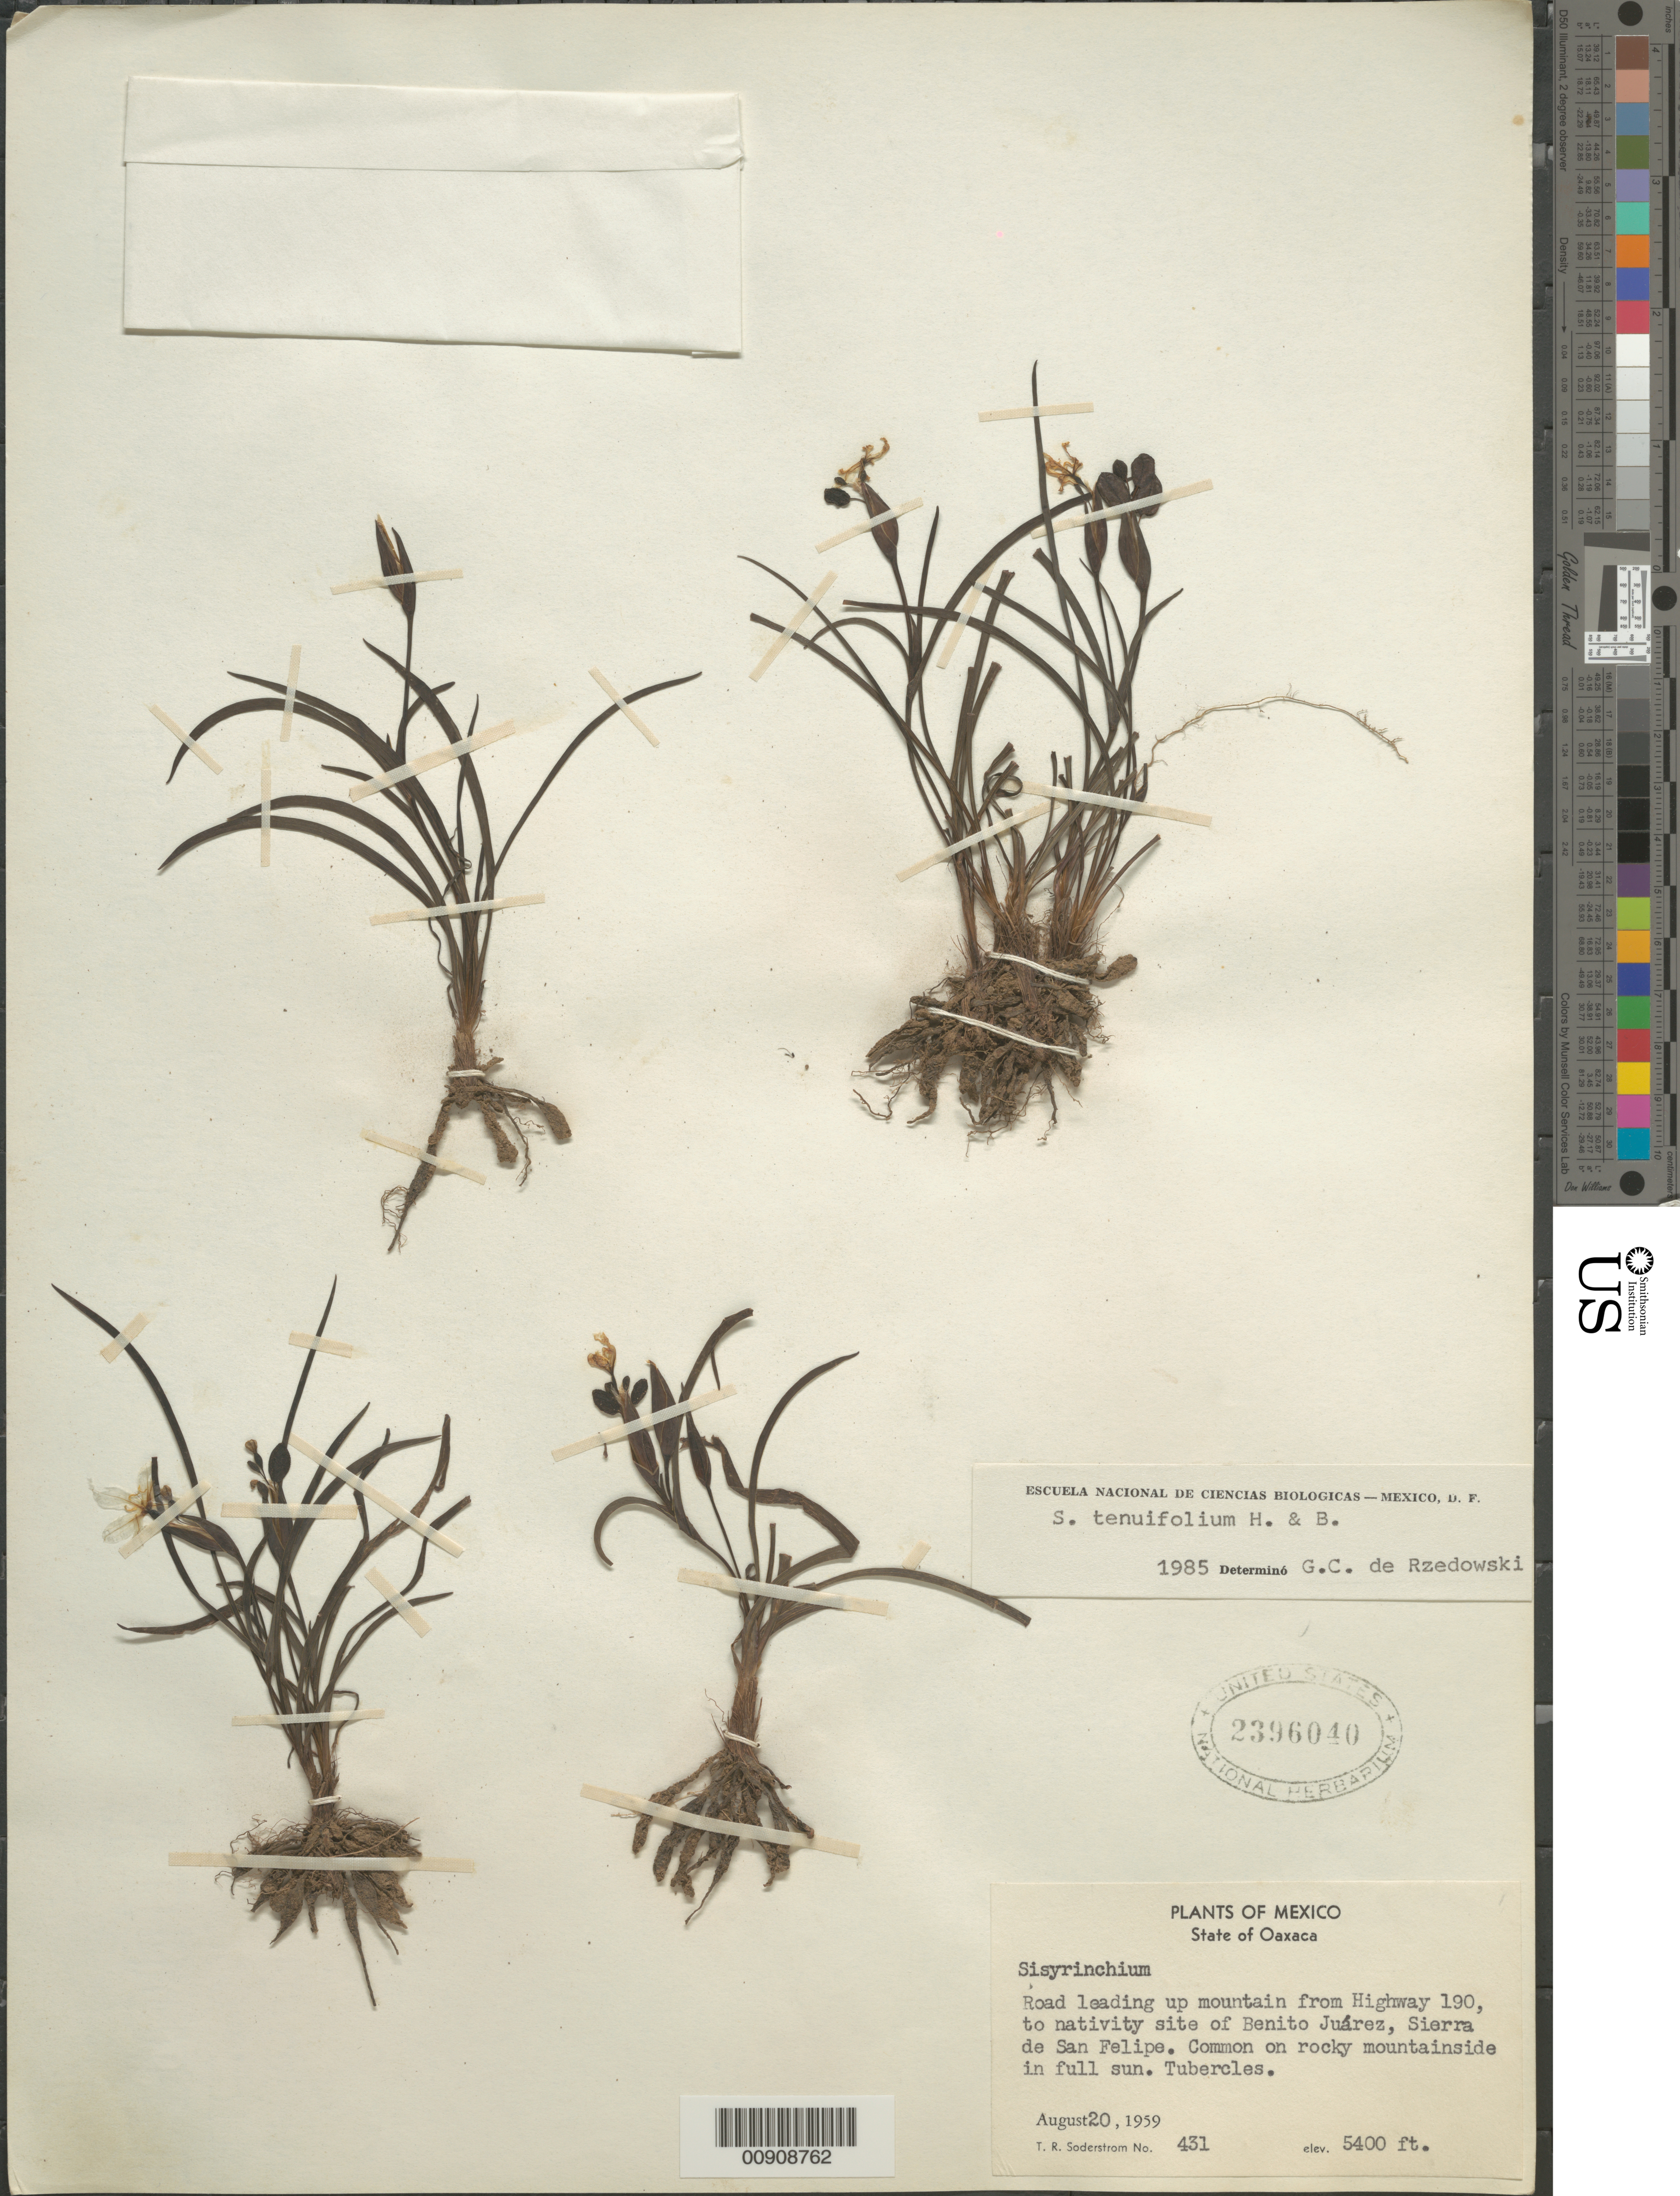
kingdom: Plantae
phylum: Tracheophyta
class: Liliopsida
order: Asparagales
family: Iridaceae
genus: Sisyrinchium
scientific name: Sisyrinchium tenuifolium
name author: Humb. & Bonpl. ex Willd.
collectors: T. R. Soderstrom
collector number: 431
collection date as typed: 20 Aug 1959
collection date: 1959-08-20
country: Mexico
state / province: Oaxaca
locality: State of Oaxaca: Road leading up mountain from Highway 190, to nativity site of Benito Juárez, Sierra de San Felipe.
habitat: Common on rocky mountainside in full sun.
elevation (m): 1646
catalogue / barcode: US 2396040